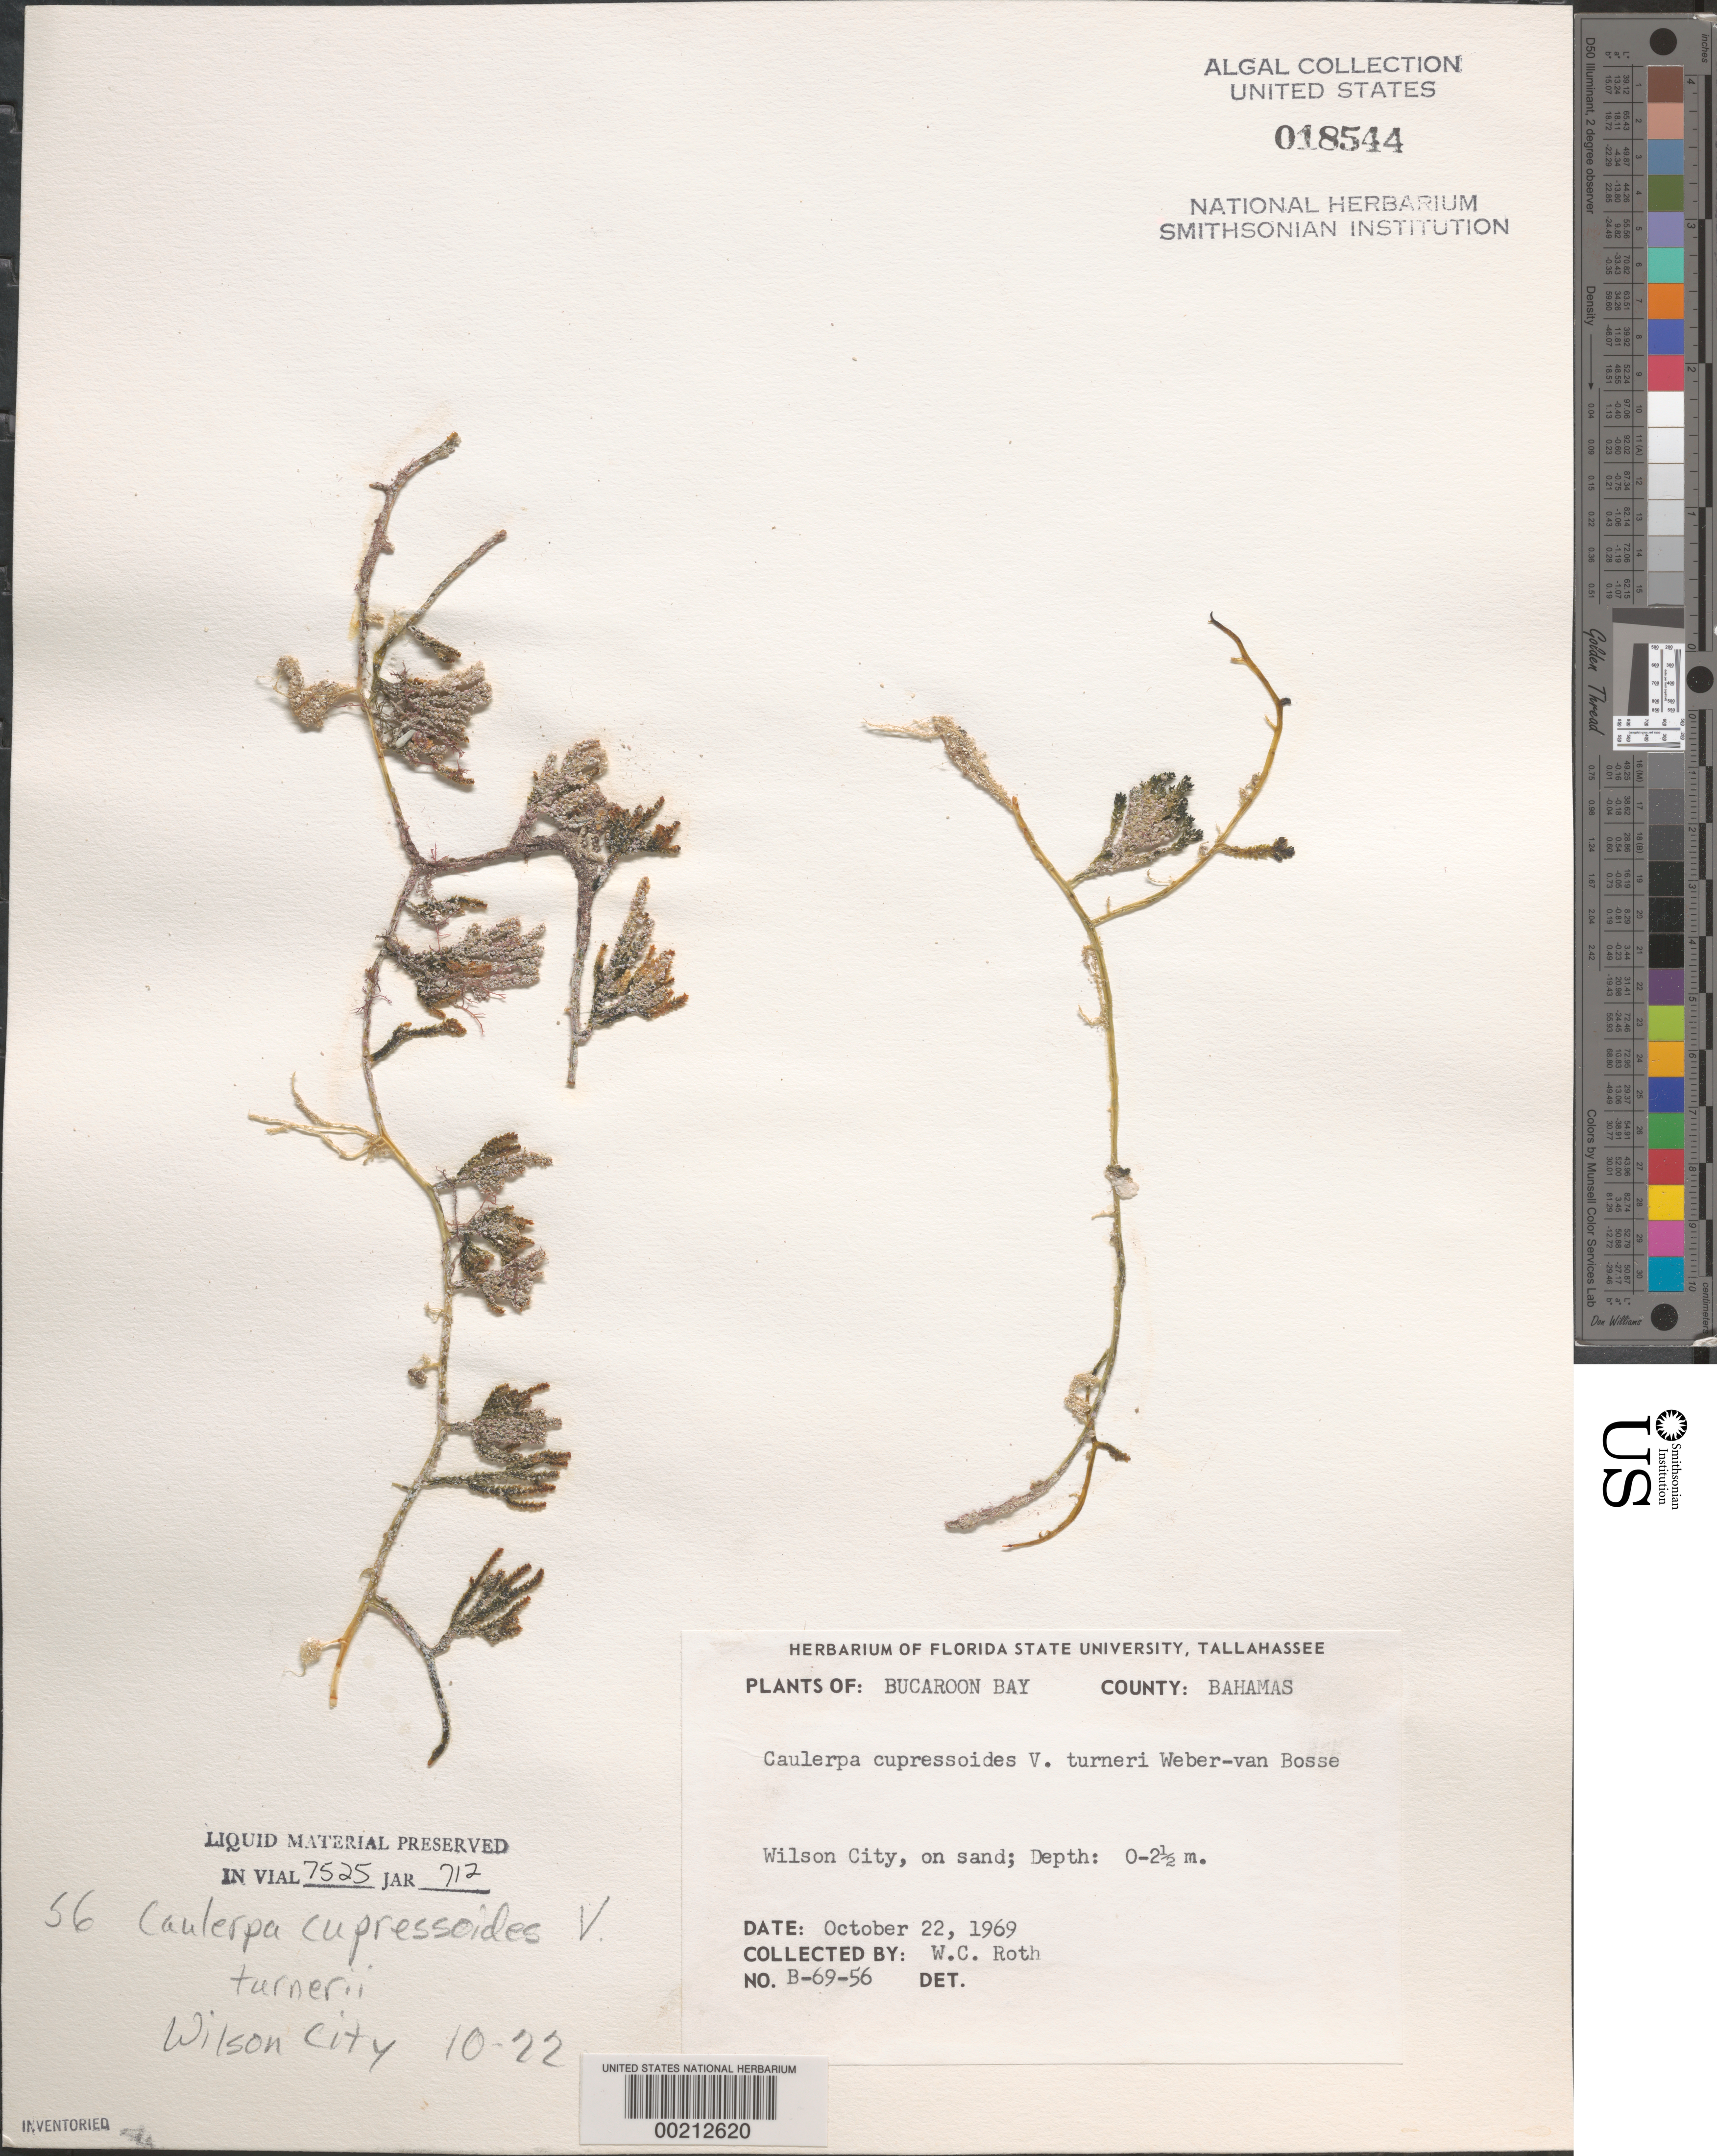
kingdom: Plantae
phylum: Chlorophyta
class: Ulvophyceae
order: Bryopsidales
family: Caulerpaceae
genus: Caulerpa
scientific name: Caulerpa cupressoides var. turneri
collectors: W. C. Roth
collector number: B-69-56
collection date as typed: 22 Oct 1969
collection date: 1969-10-22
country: Bahamas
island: Great Abaco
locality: Wilson City, Buckaroon Bay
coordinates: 26 22'00" N, 77 02'00" W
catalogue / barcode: US 18544